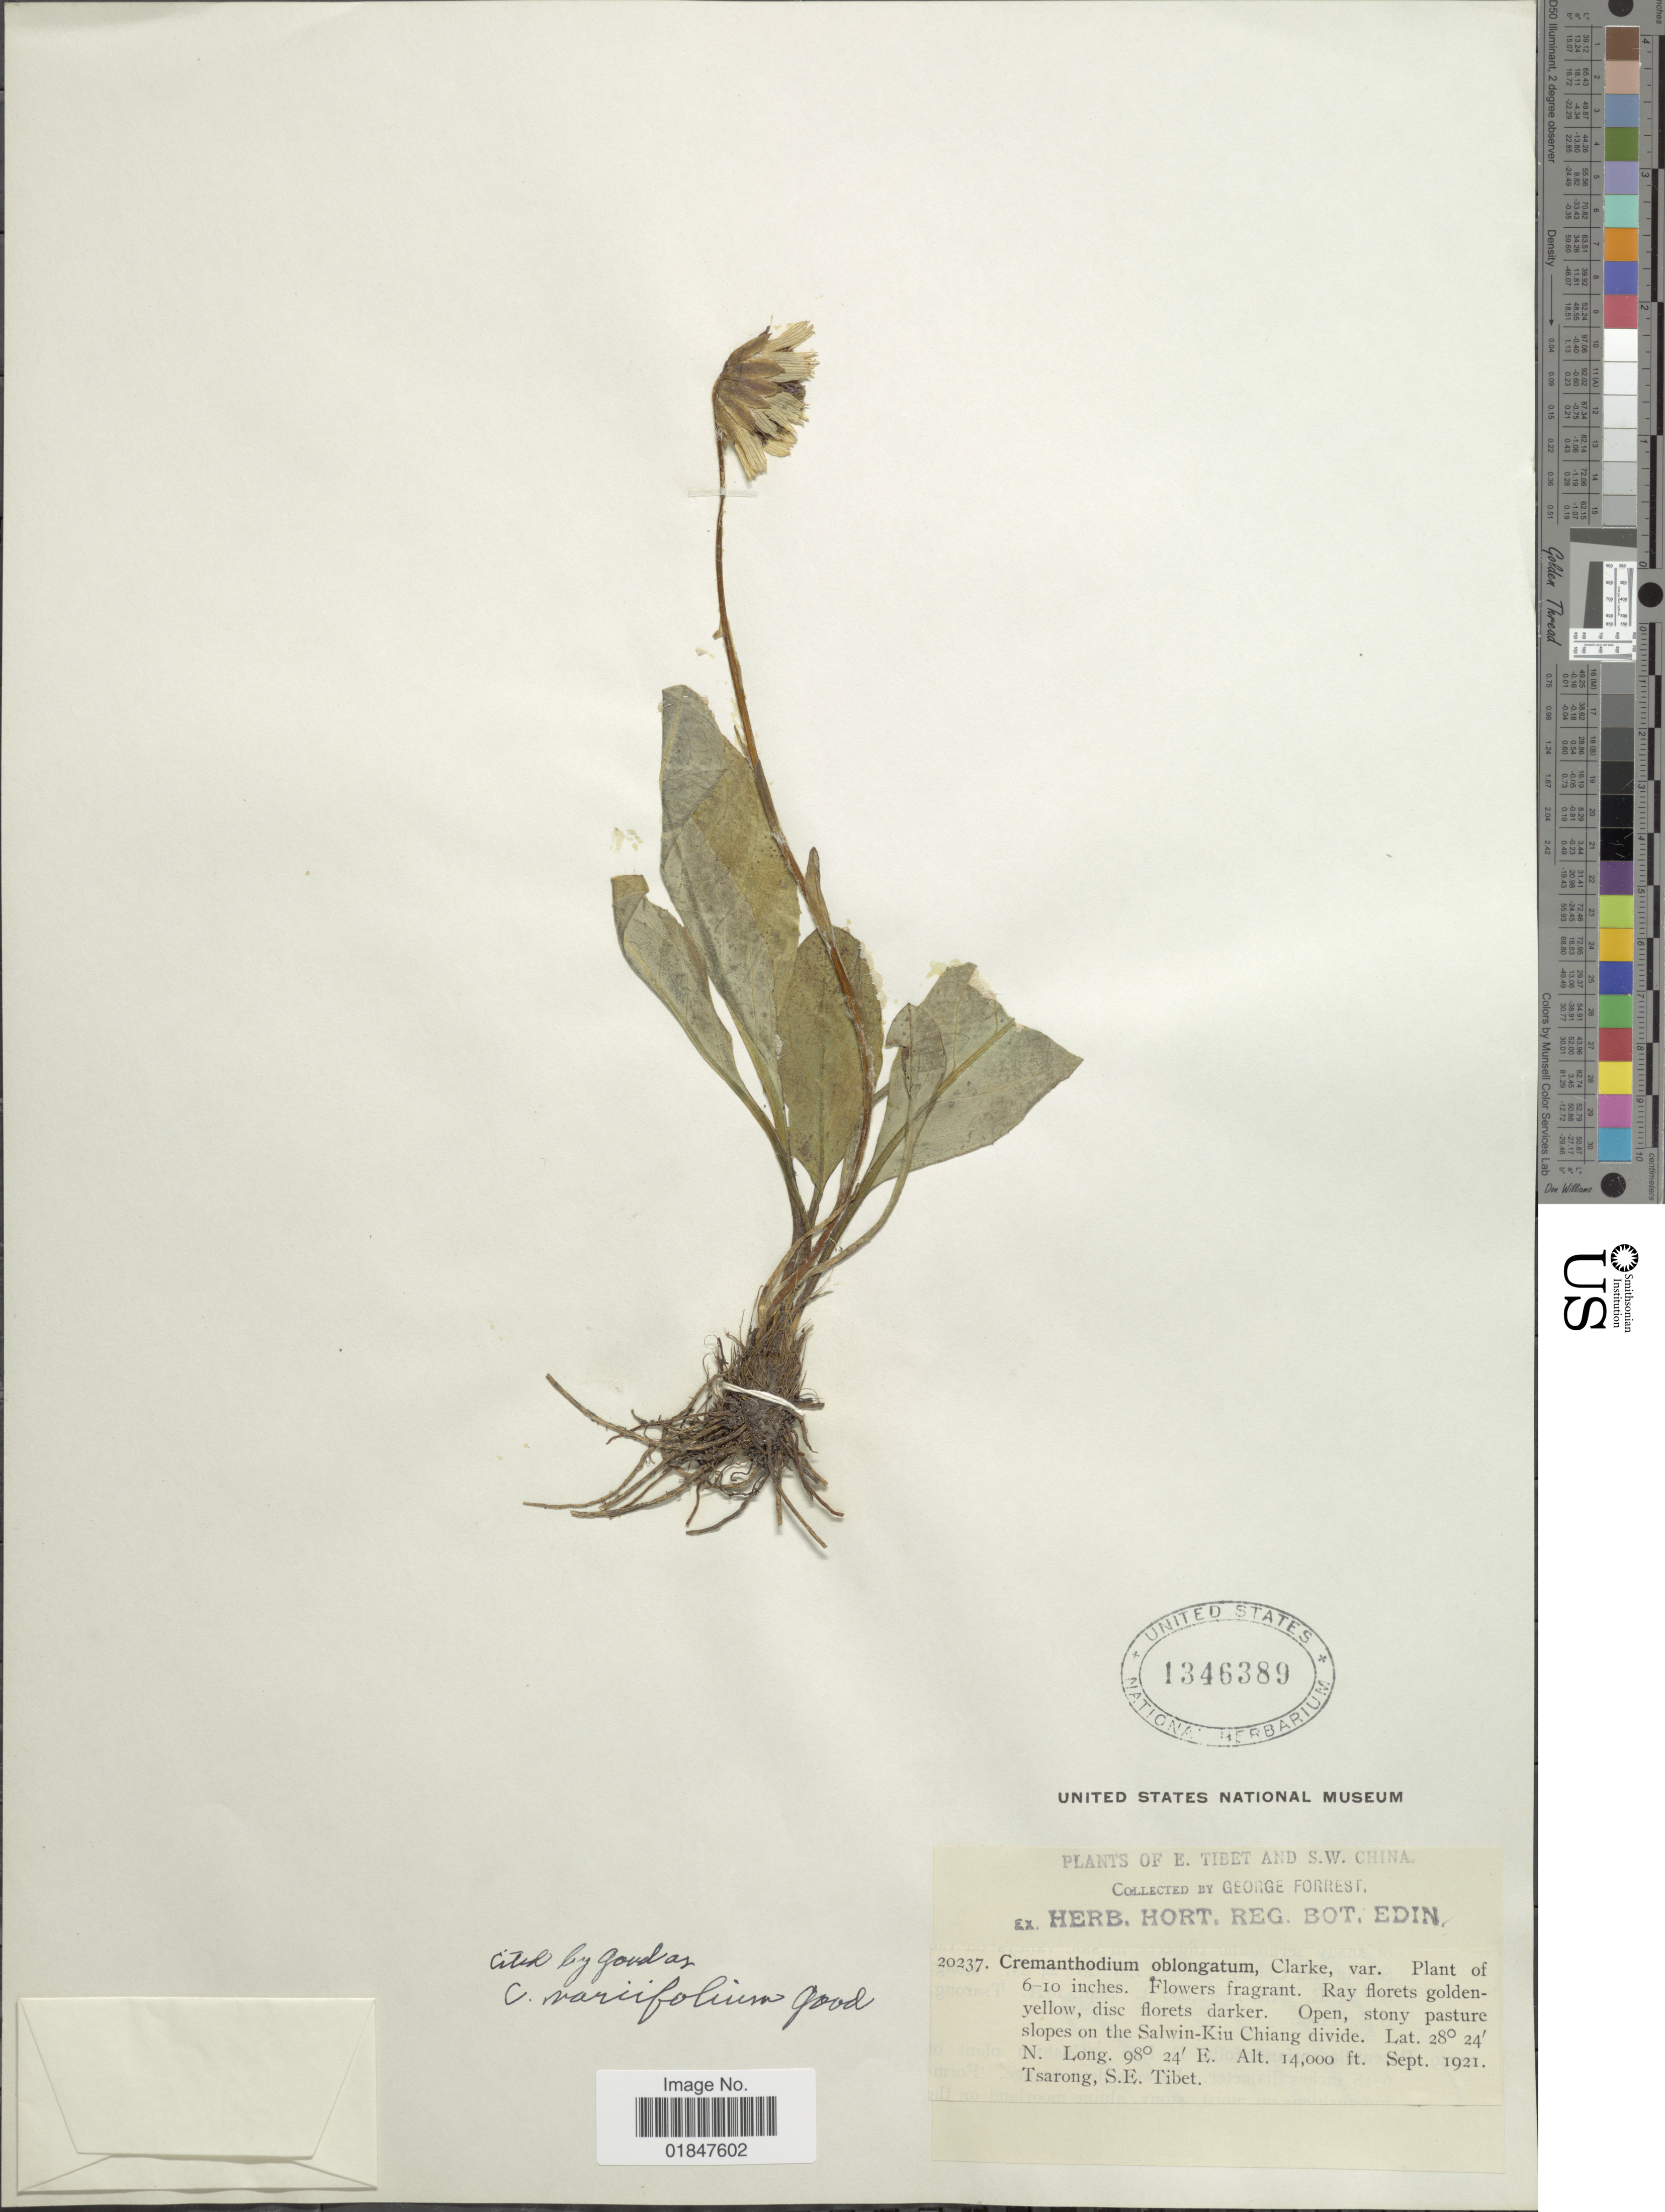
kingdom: Plantae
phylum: Tracheophyta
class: Magnoliopsida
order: Asterales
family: Asteraceae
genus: Cremanthodium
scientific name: Cremanthodium variifolium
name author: R.D. Good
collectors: G. Forrest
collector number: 20237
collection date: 1921-09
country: China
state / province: Xizang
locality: E. Tibet and S.W. China, Open, stony pasture slopes on the Salwin-Kiu Chiang divide, Tsarong, S.E. Tibet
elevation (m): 4267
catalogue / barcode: US 1346389